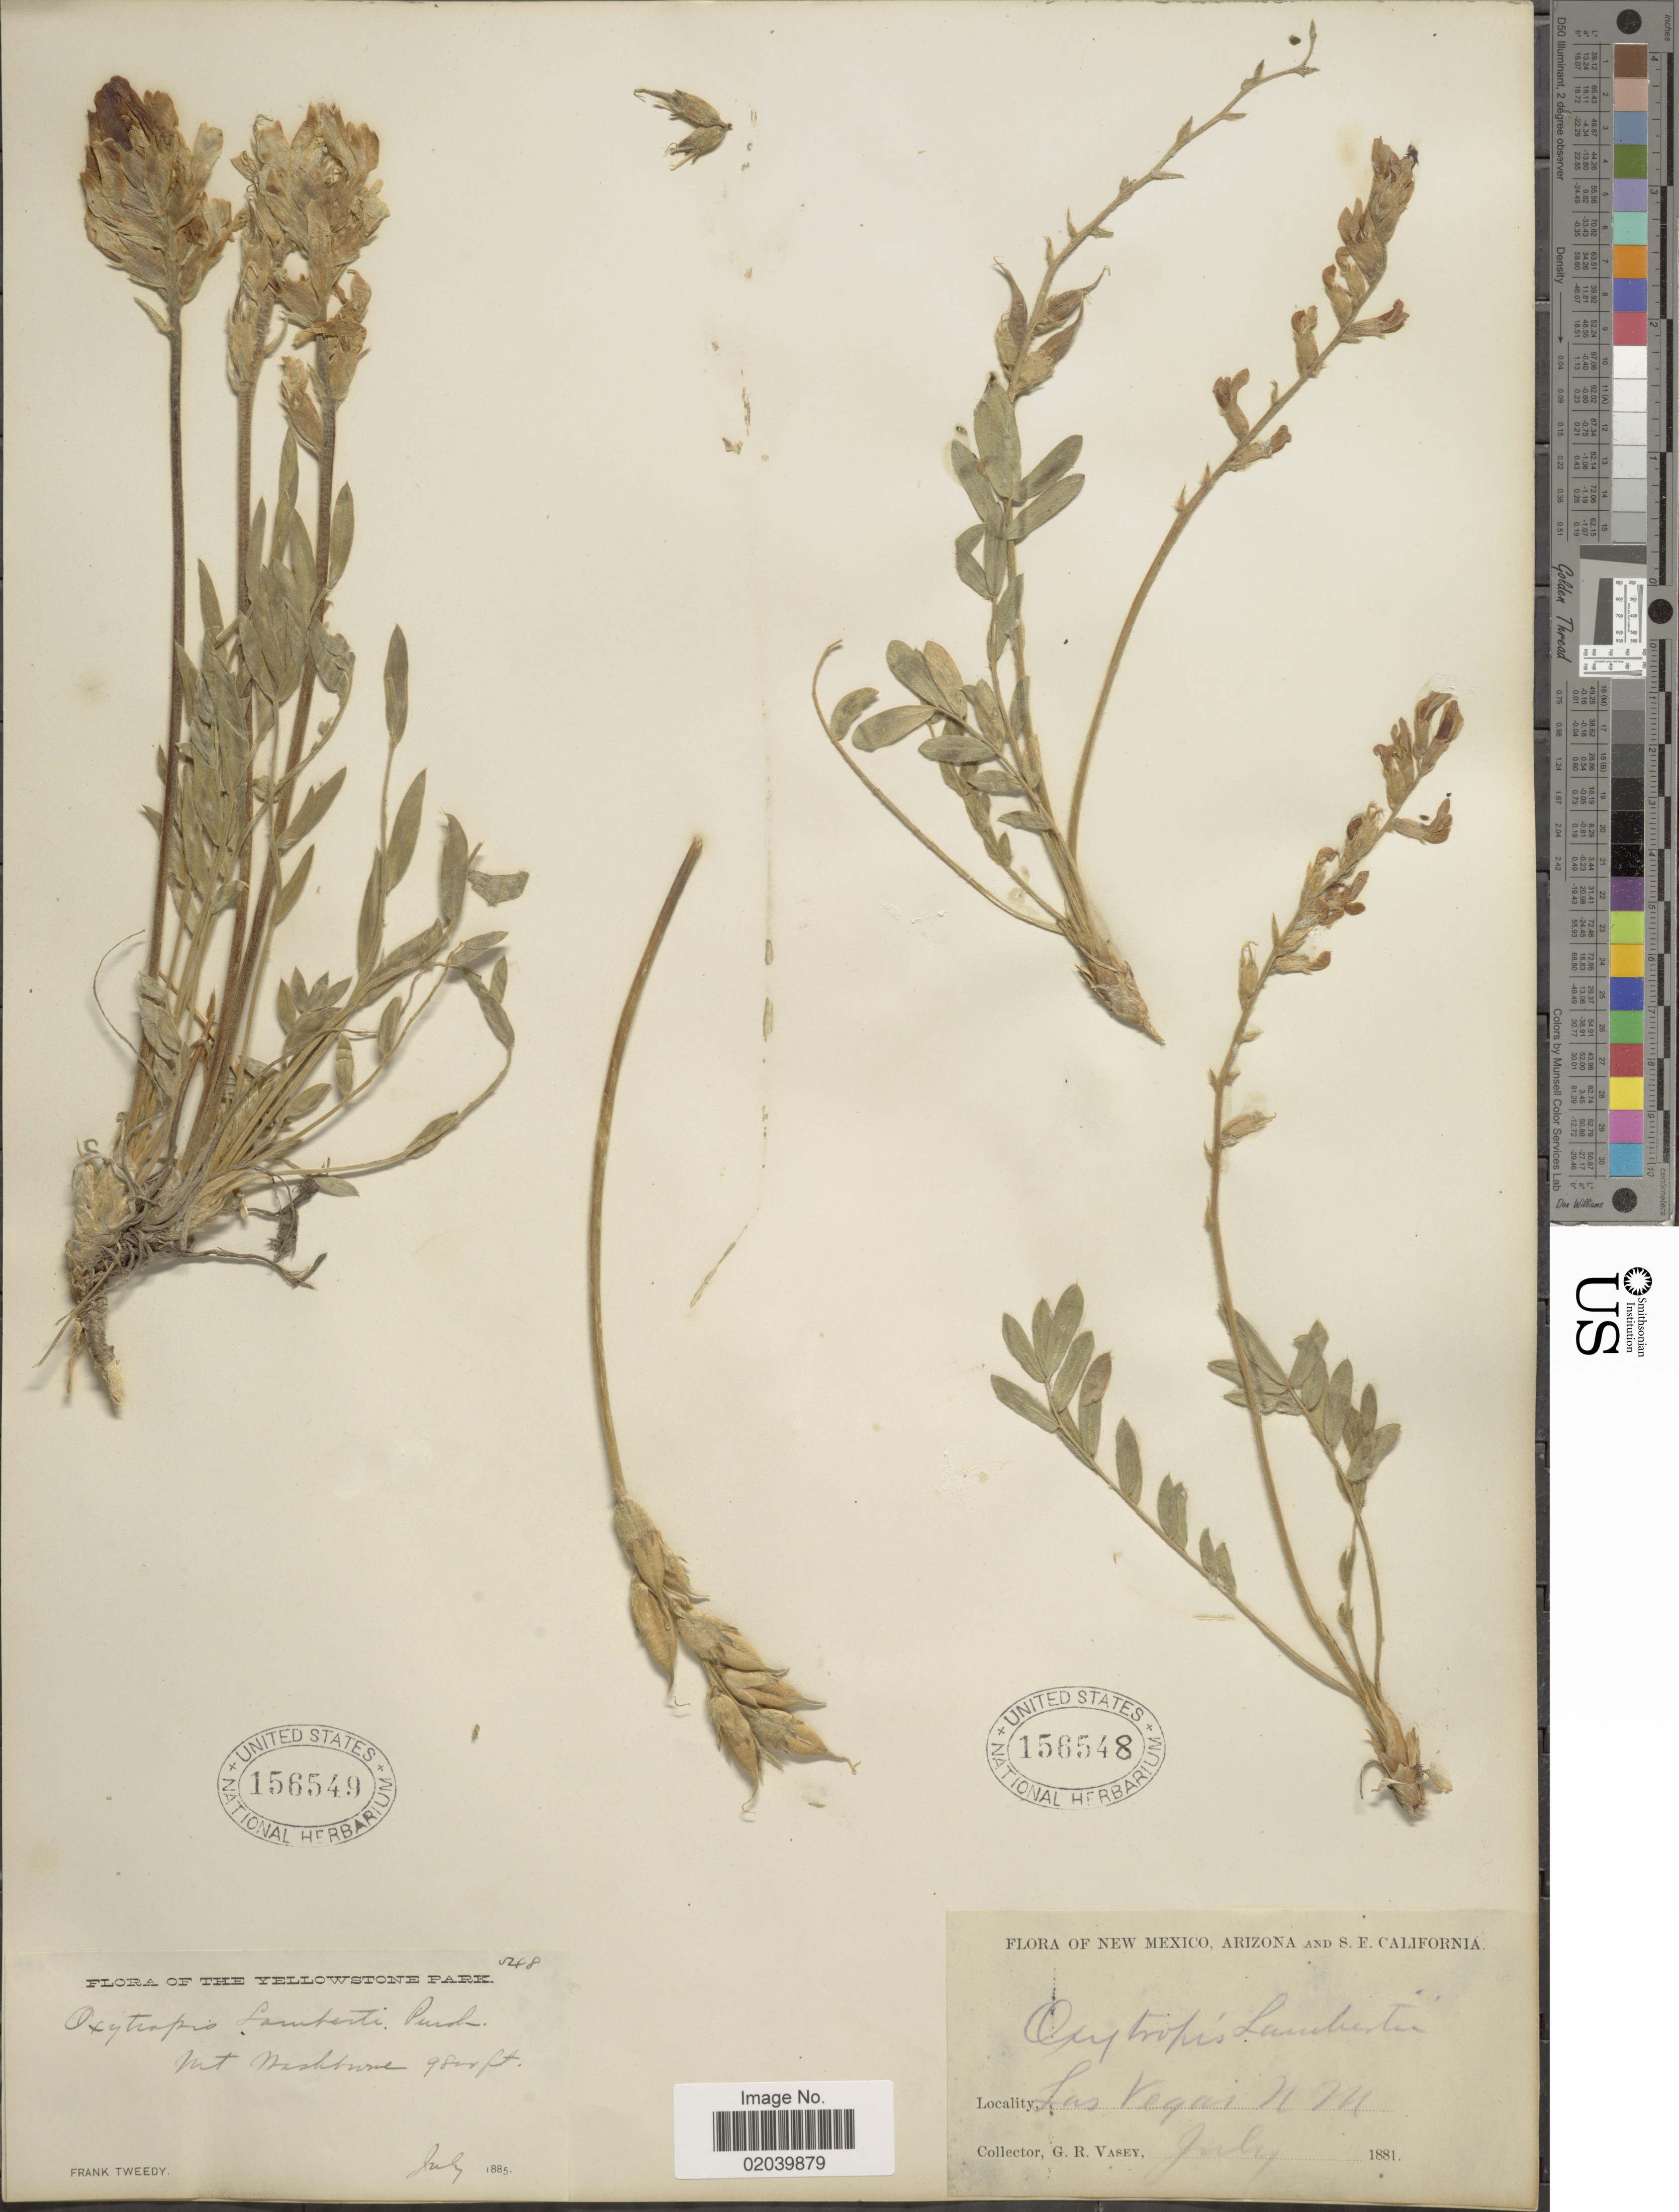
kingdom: Plantae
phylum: Tracheophyta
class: Magnoliopsida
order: Fabales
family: Fabaceae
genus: Oxytropis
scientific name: Oxytropis lambertii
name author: Pursh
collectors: F. Tweedy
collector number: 548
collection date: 1885-07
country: United States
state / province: Wyoming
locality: Yellowstone Park. Mt. Washburne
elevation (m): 2987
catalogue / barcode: US 156549-2